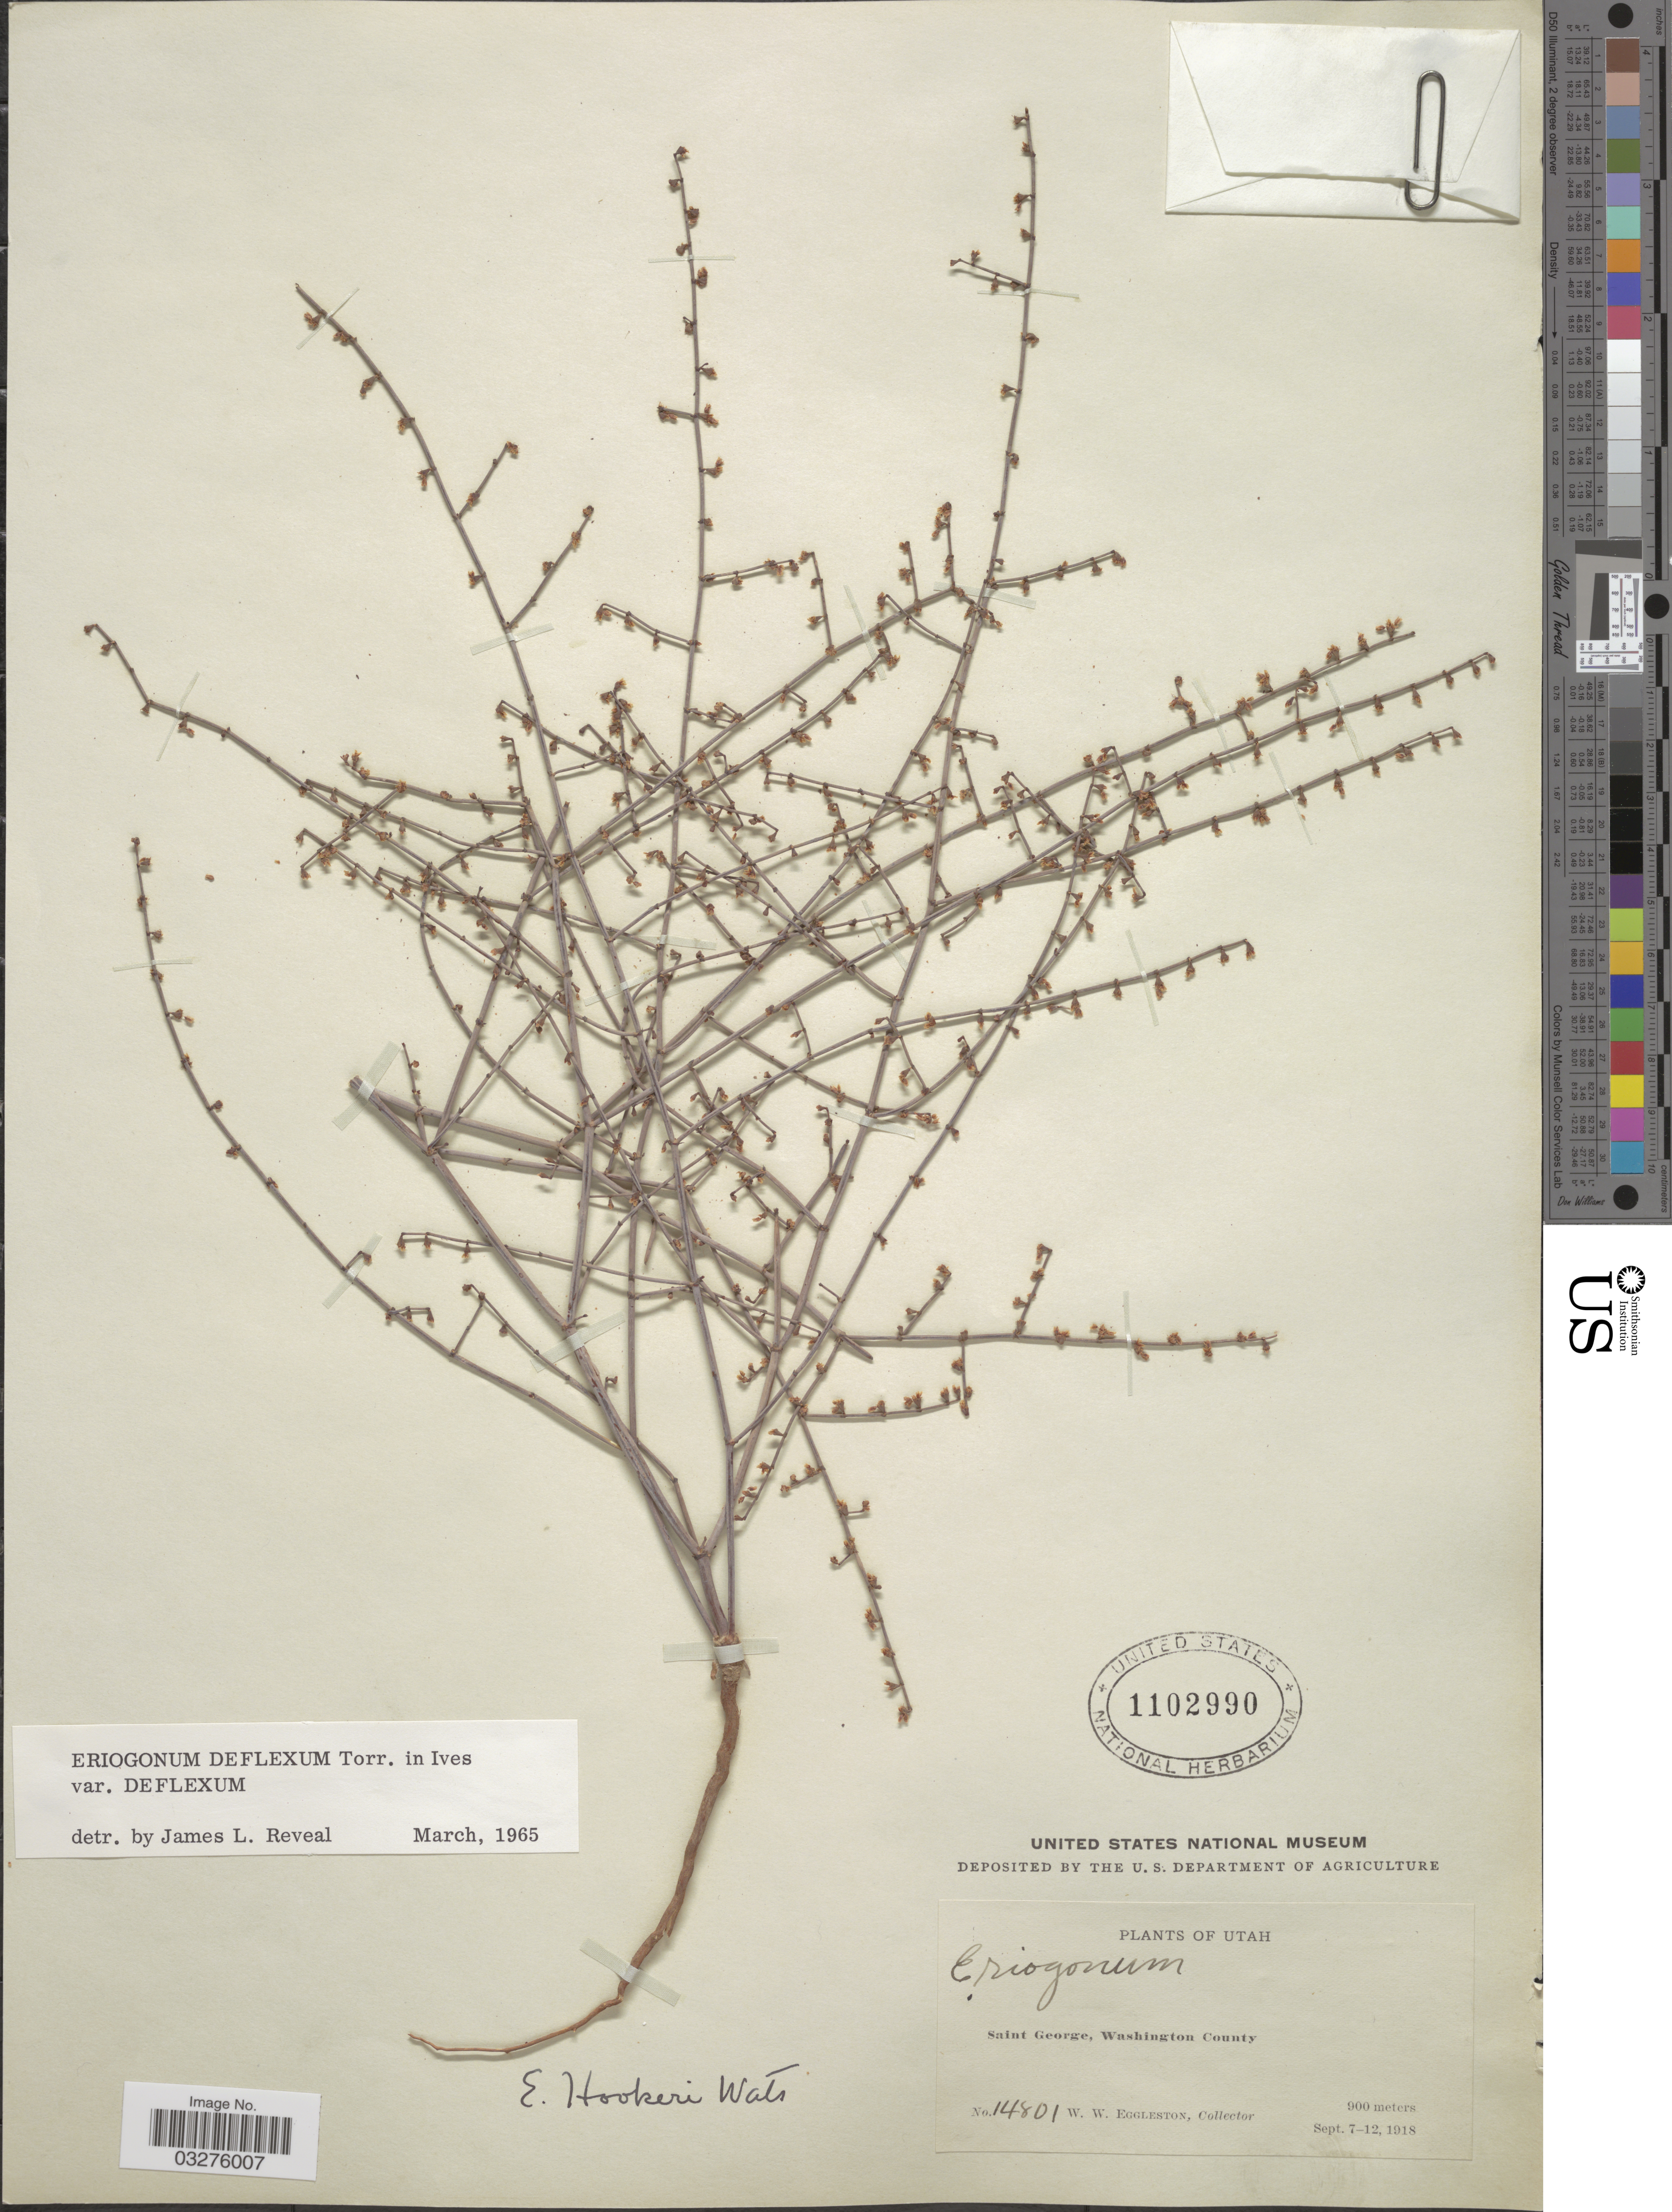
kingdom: Plantae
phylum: Tracheophyta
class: Magnoliopsida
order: Caryophyllales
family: Polygonaceae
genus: Eriogonum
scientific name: Eriogonum deflexum var. nevadense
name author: Reveal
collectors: W. W. Eggleston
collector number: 14801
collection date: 1918-09-07/1918-09-12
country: United States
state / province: Utah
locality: Saint George, Washington County.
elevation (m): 900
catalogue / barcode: US 1102990